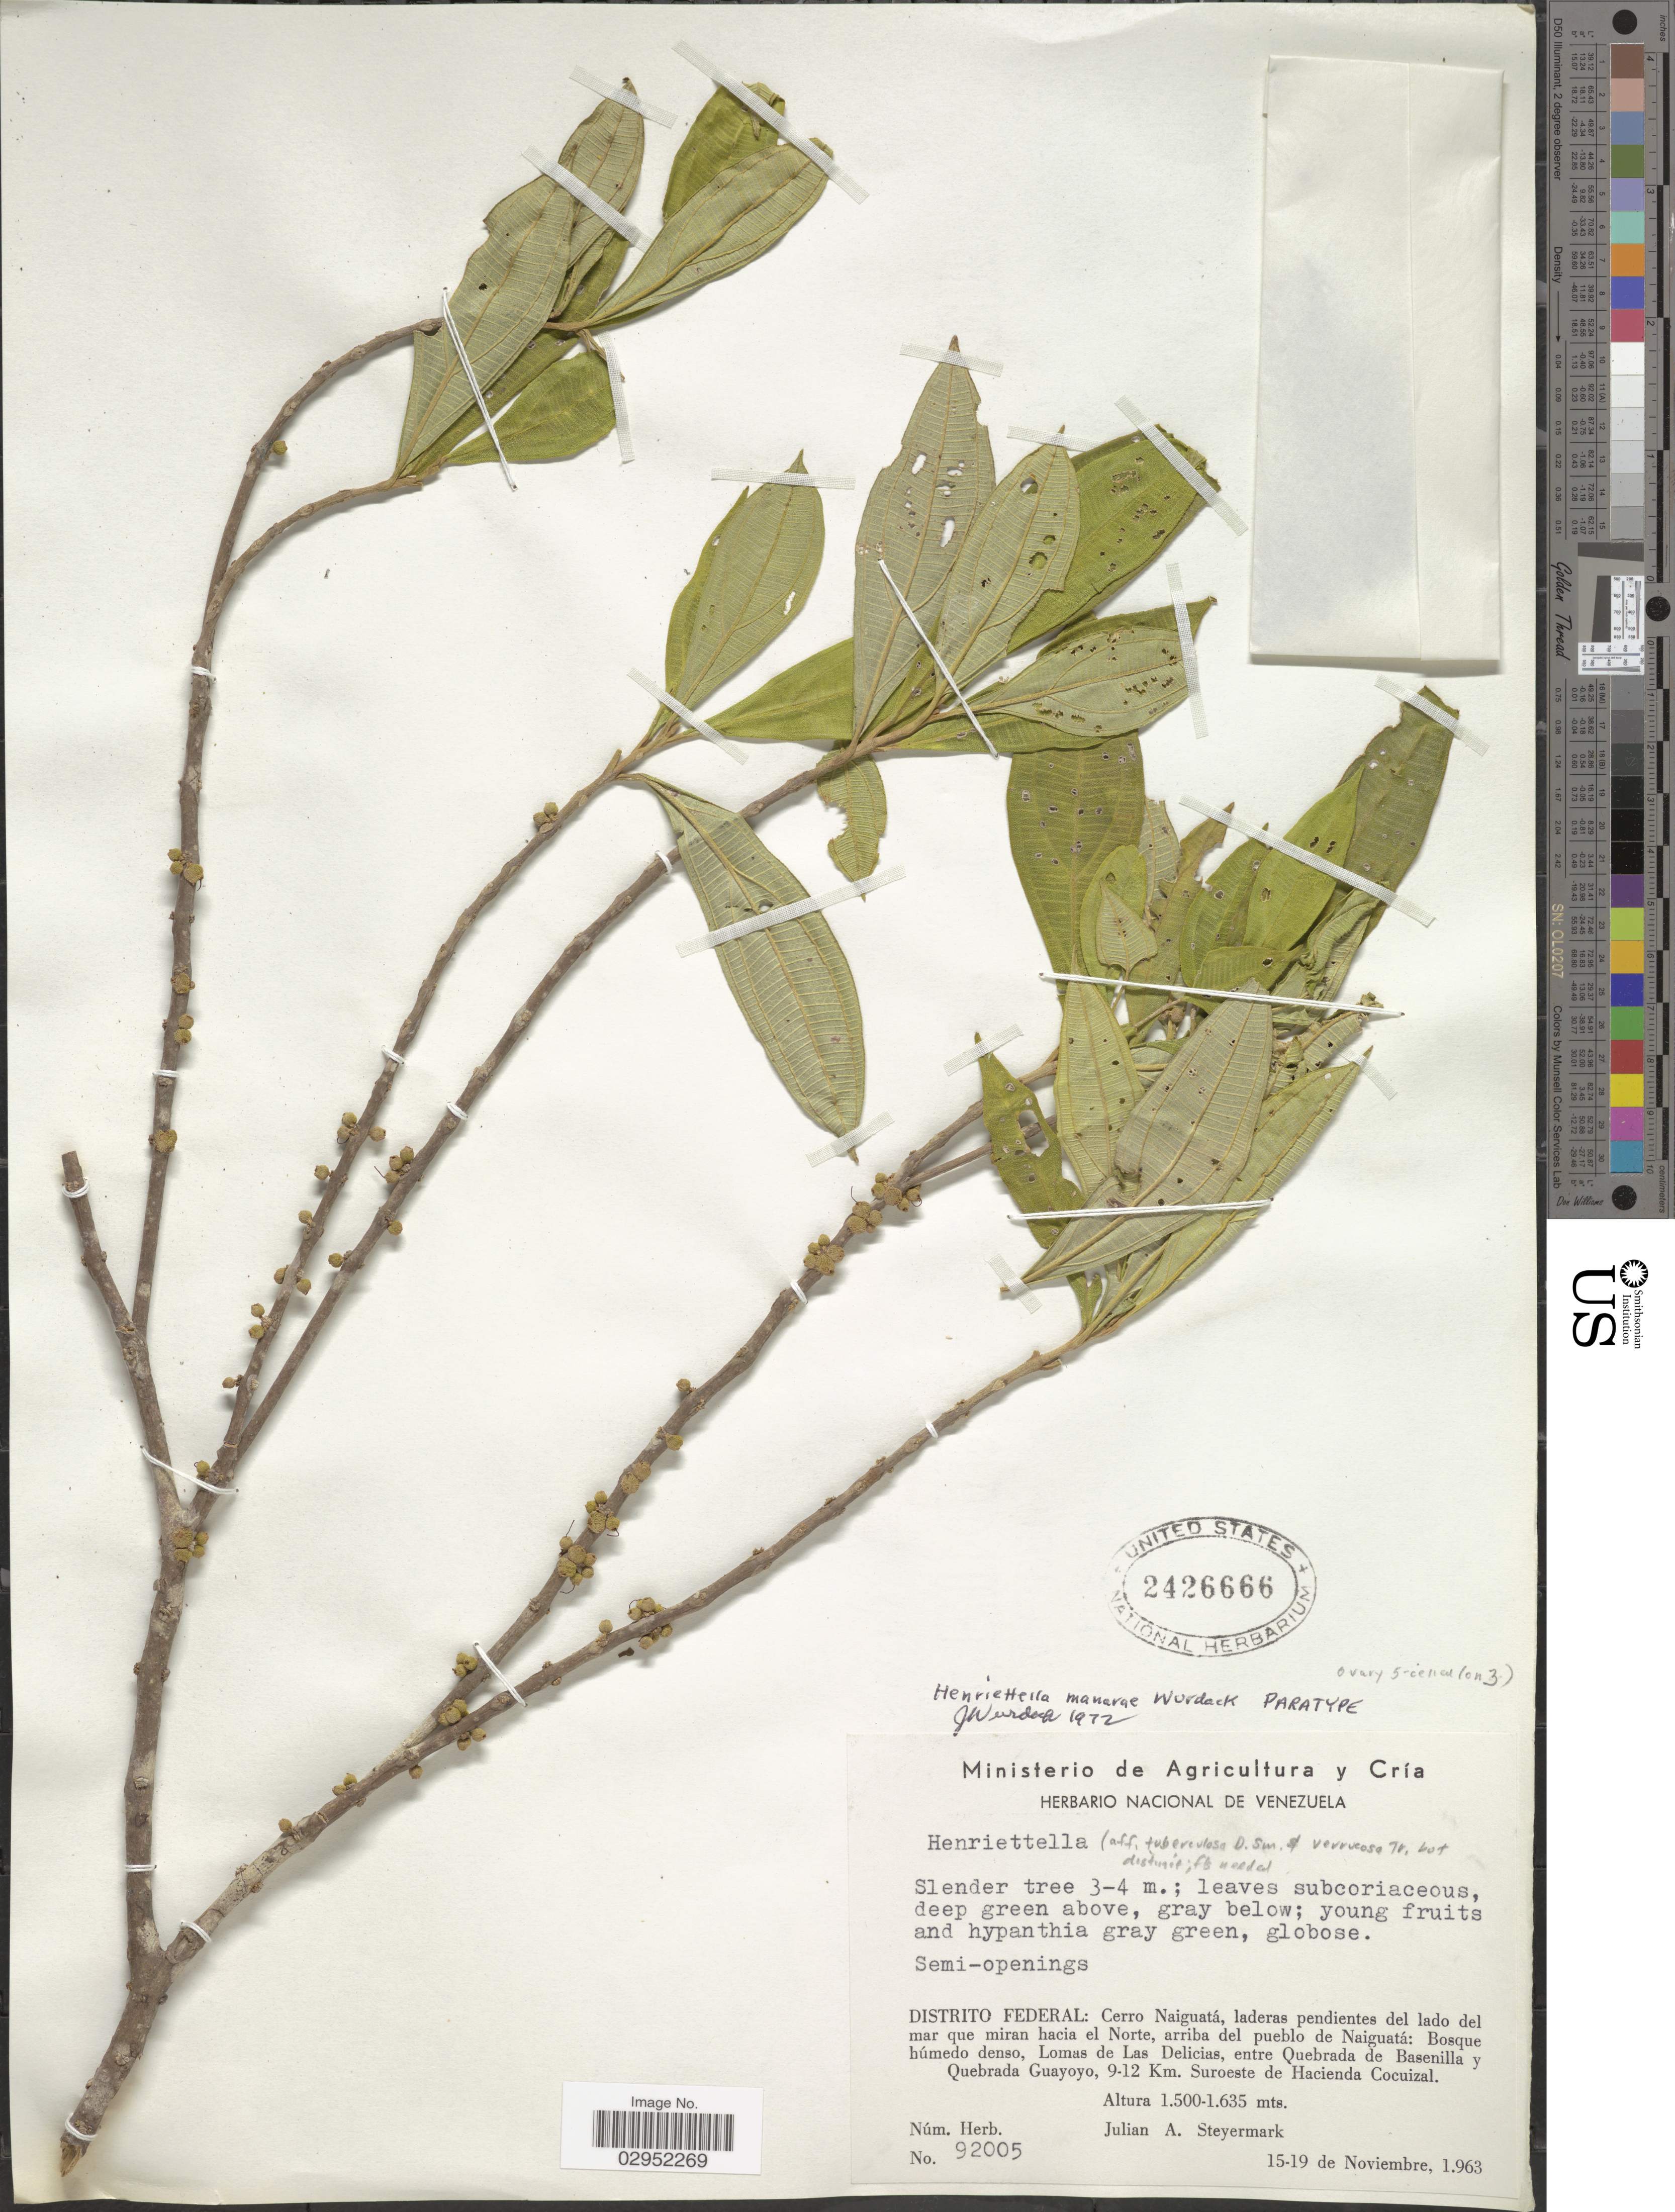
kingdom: Plantae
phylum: Tracheophyta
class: Magnoliopsida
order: Myrtales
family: Melastomataceae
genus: Henriettea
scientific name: Henriettea manarae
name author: (Wurdack) Penneys et al.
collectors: J. Steyermark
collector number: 92005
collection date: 1963-11-15/1963-11-19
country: Venezuela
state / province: Distrito Federal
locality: Distrito Federal: Cerro Naiguatá, laderas pendientes del lado del mar que miran hacia el Norte, arriba del pueblo de Naiguatá: Bosque húmdeo denso, Lomas de Las Delicias, entre Quebrada de Basenilla y Quebrada Guayoyo, 9-12 Km. Suroeste de Hacienda Cocuizal.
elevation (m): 1500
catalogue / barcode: US 2426666